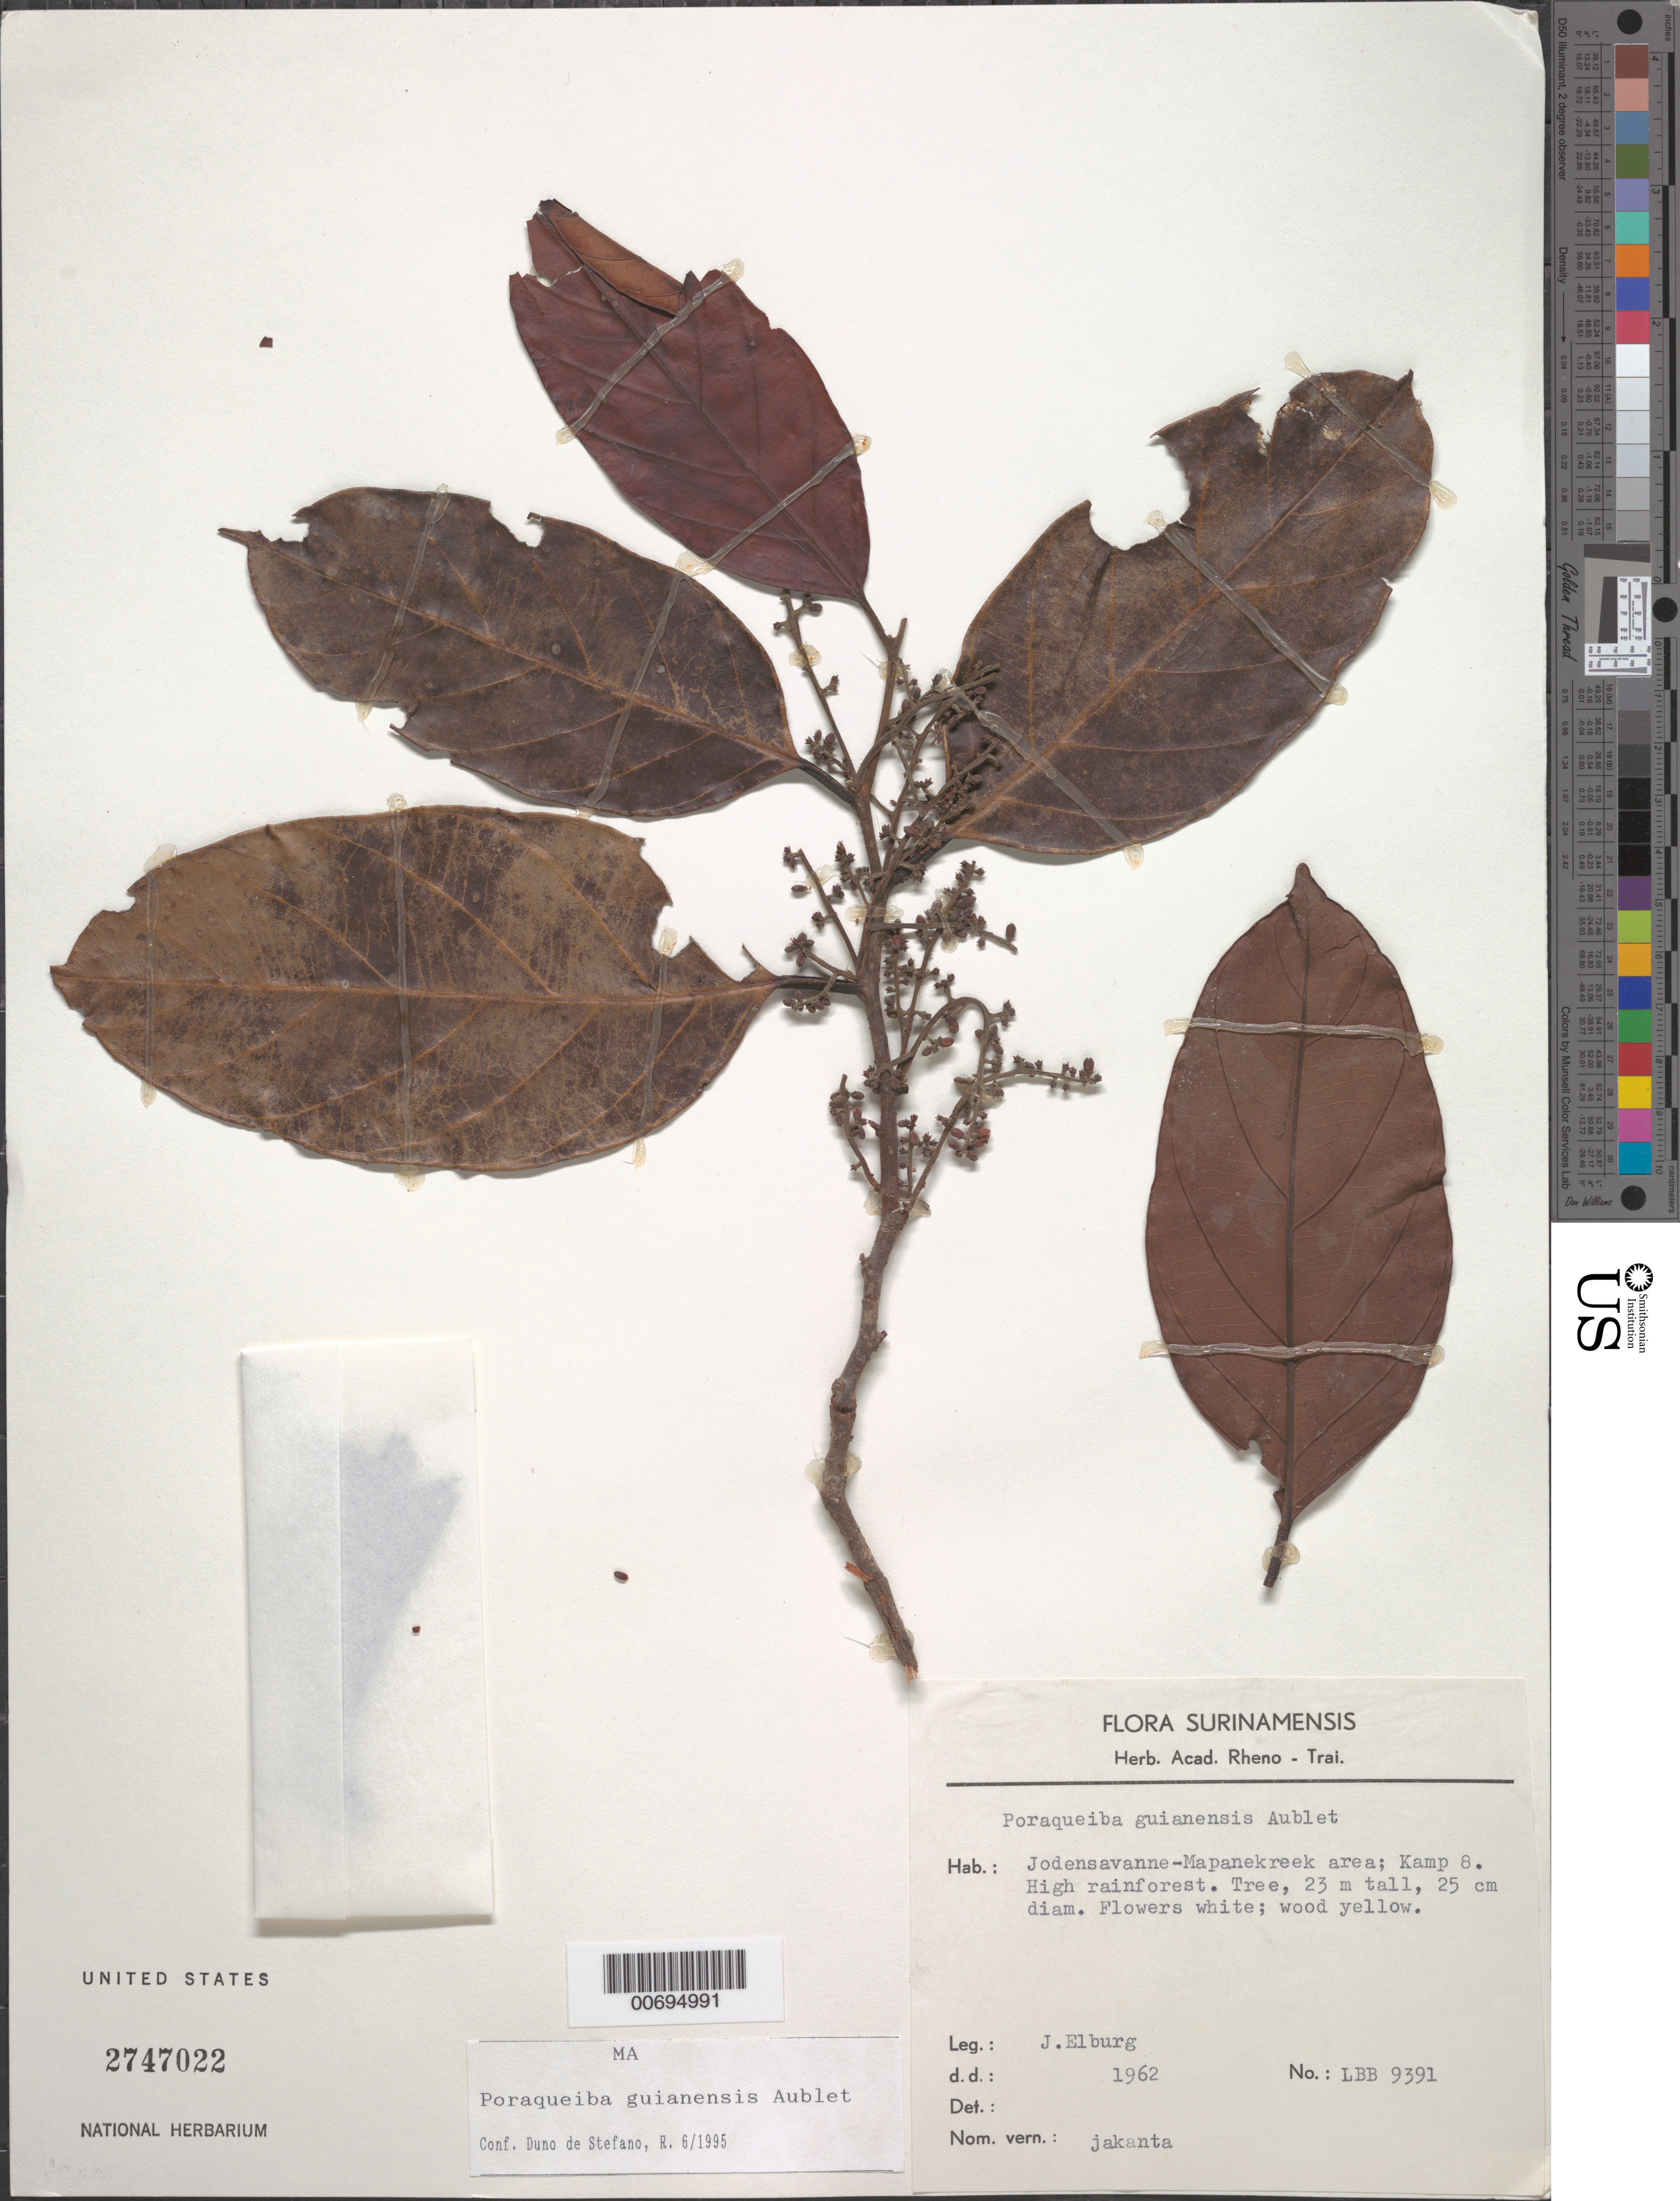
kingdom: Plantae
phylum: Tracheophyta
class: Magnoliopsida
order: Metteniusales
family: Metteniusaceae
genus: Poraqueiba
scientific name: Poraqueiba guianensis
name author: Aubl.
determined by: Duno de Stefano, R.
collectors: J. Elburg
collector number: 9391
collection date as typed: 1962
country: Suriname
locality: Jodensavanne-Mapane kreek area, Kamp 8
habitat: High rainforest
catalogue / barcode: US 2747022